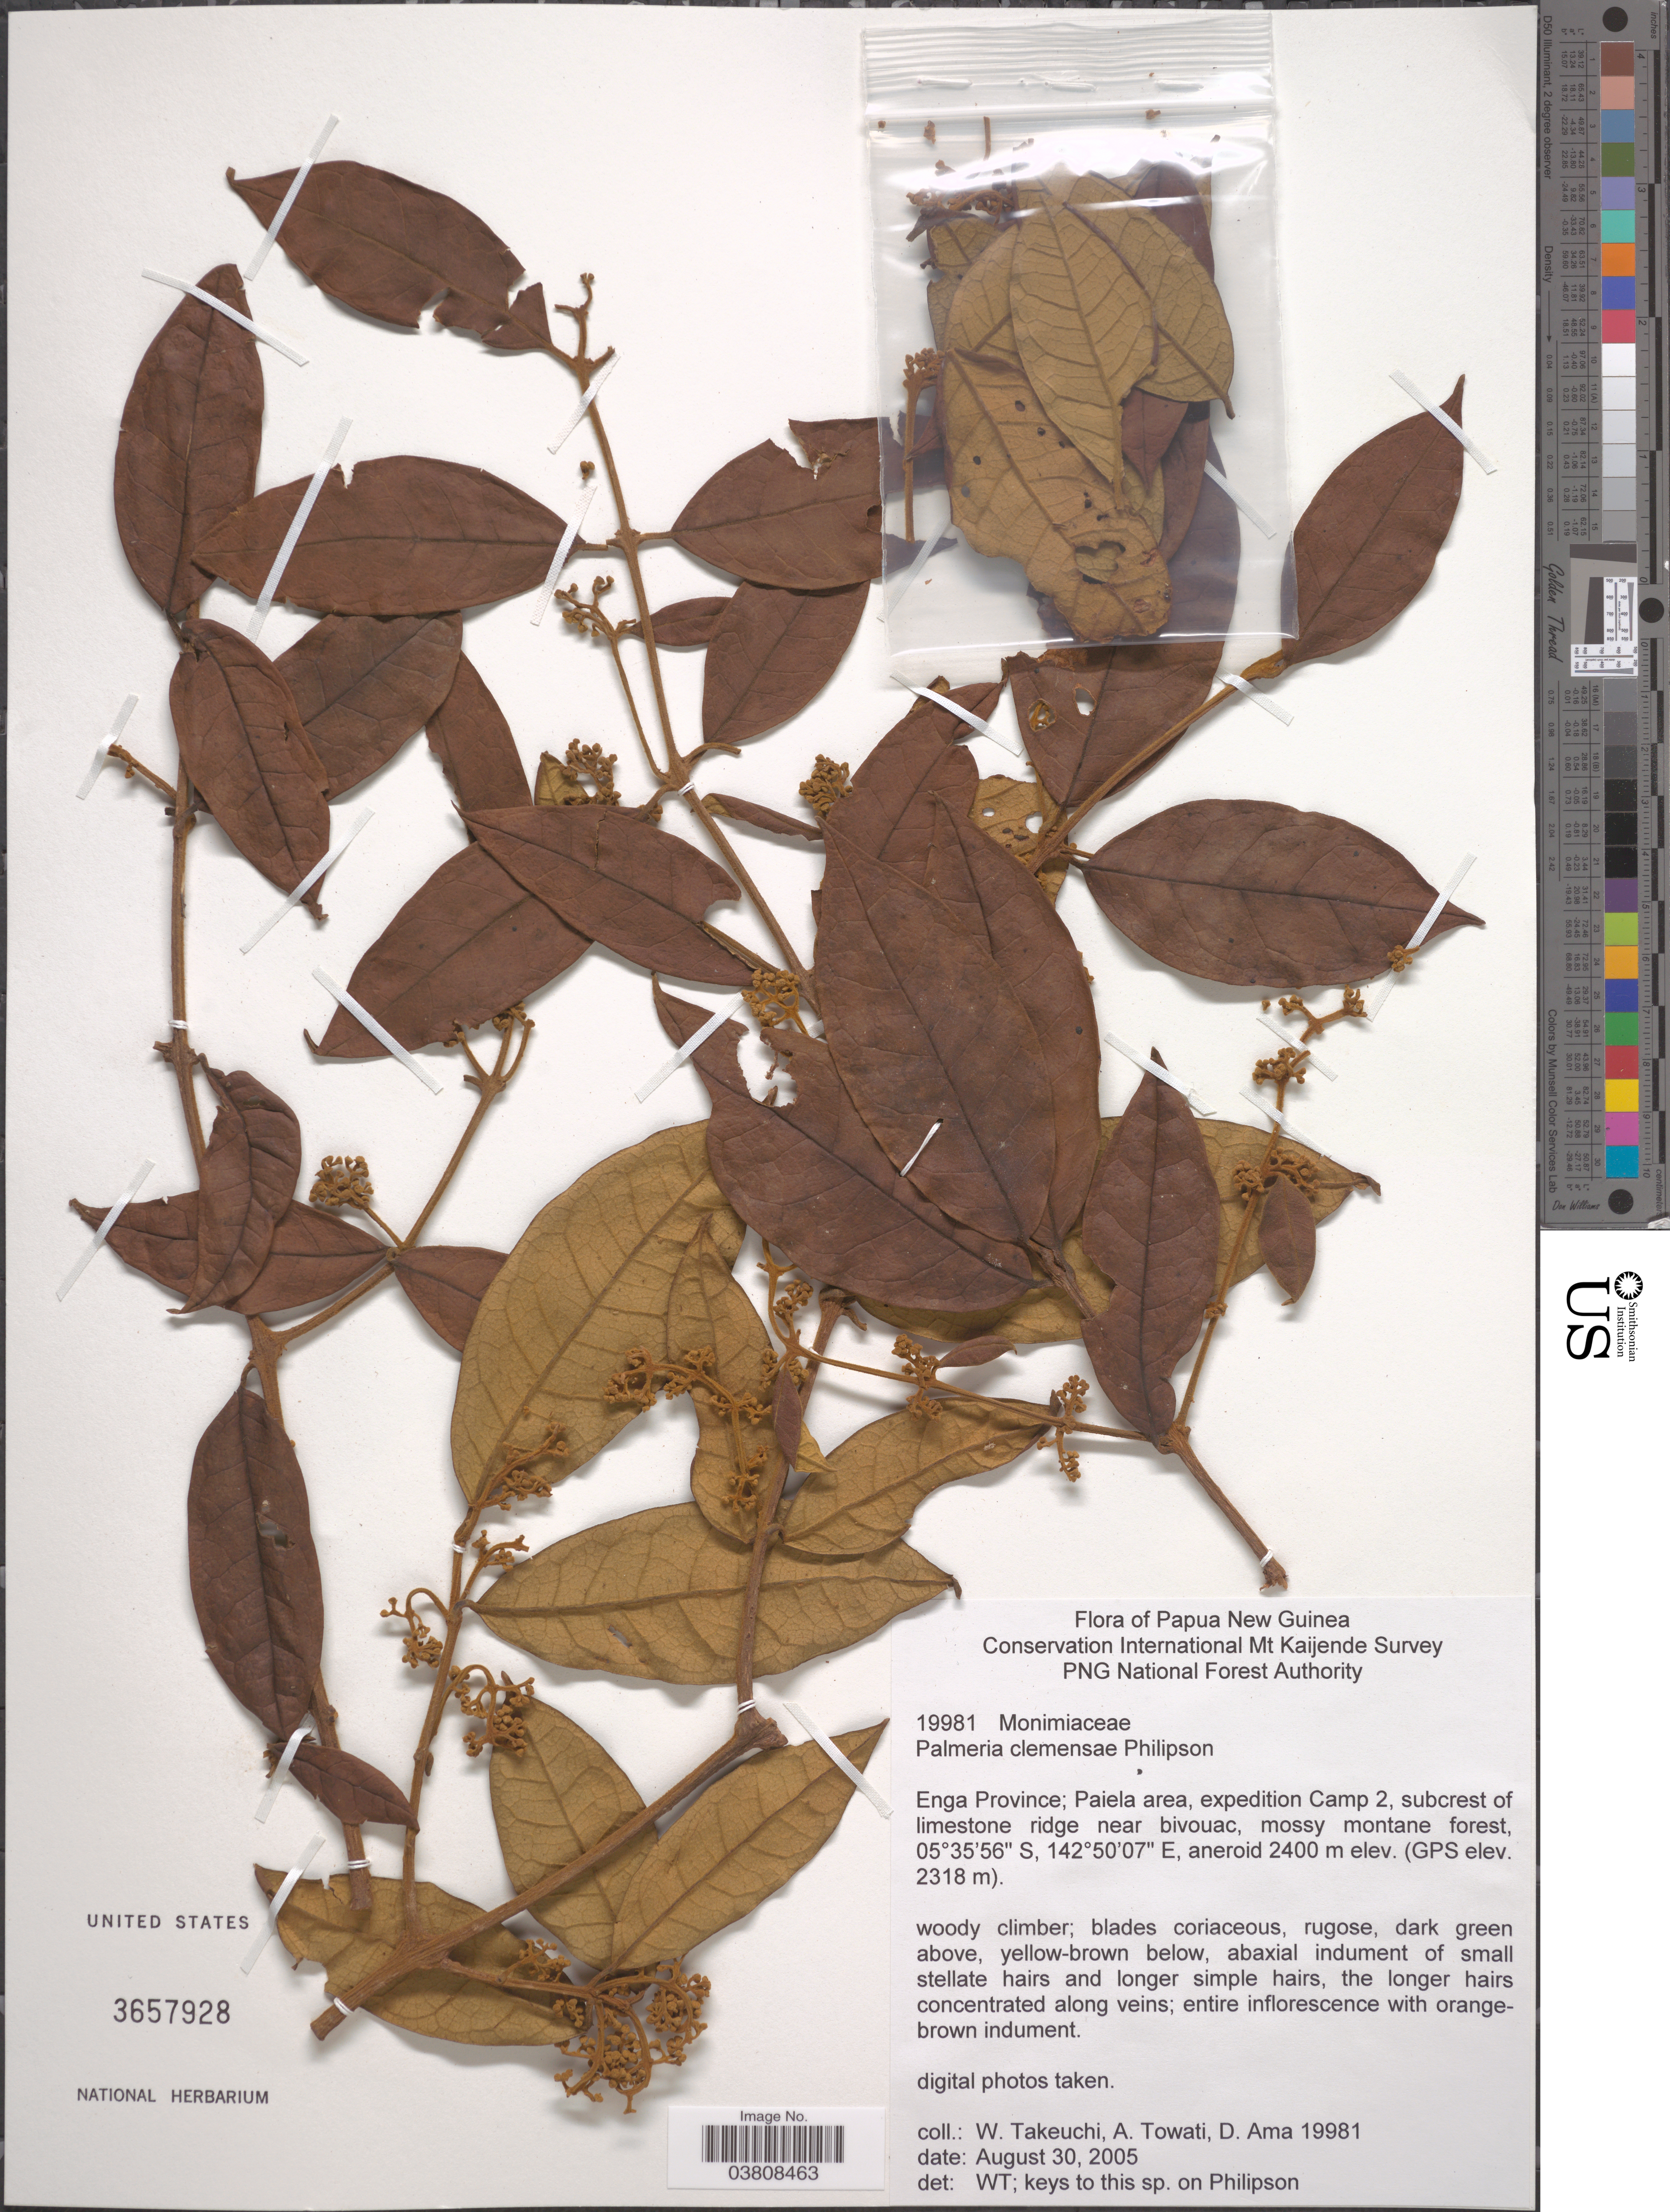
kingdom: Plantae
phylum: Tracheophyta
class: Magnoliopsida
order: Laurales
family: Monimiaceae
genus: Palmeria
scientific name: Palmeria clemensae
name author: Philipson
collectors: W. Takeuchi, A. Towati & D. Ama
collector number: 19981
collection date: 2005-08-30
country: Papua New Guinea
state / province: Enga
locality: Paiela area, expedition Camp 2, subcrest of limestone ridge near bivouac, mossy montane forest.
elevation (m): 2400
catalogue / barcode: US 3657928